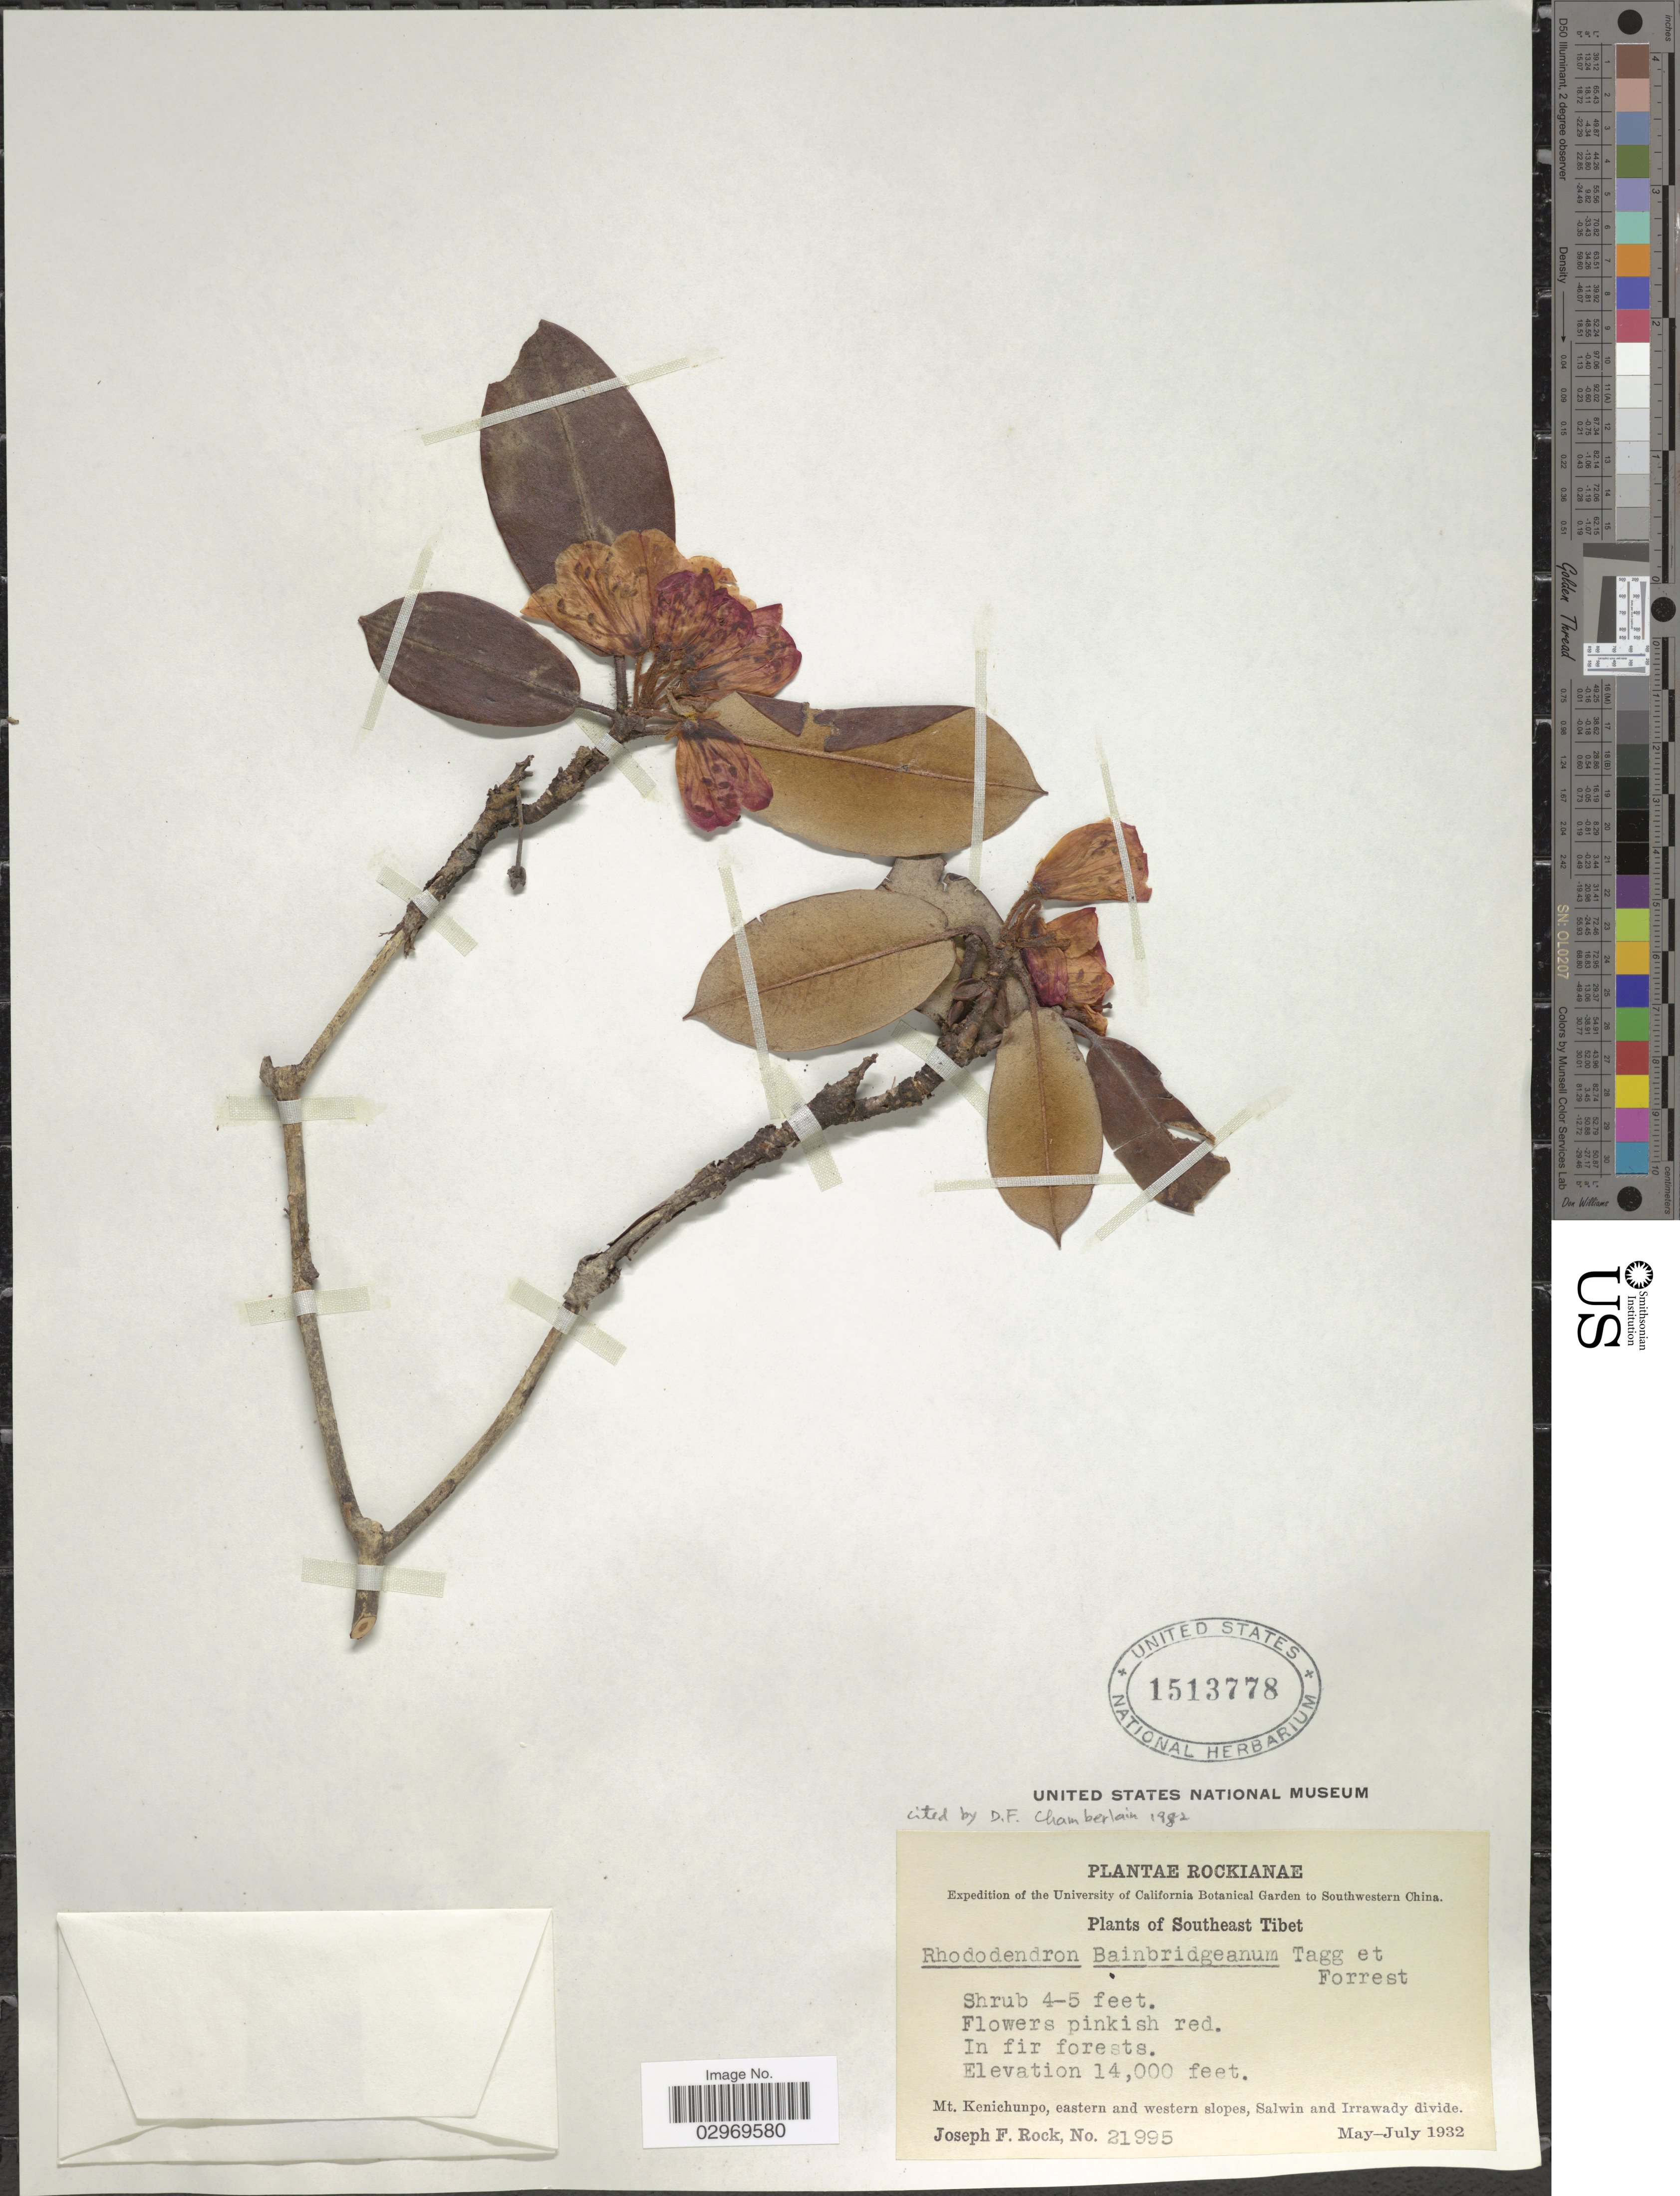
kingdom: Plantae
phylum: Tracheophyta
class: Magnoliopsida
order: Ericales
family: Ericaceae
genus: Rhododendron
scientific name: Rhododendron bainbridgeanum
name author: Tagg & Forrest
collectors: J. F. Rock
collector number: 21995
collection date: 1932-05/1932-07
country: China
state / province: Xizang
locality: Southeast Tibet, Mt. Kenichunpo, eastern and western slopes, Salwin and Irrawady divide.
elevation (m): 4267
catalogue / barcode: US 1513778